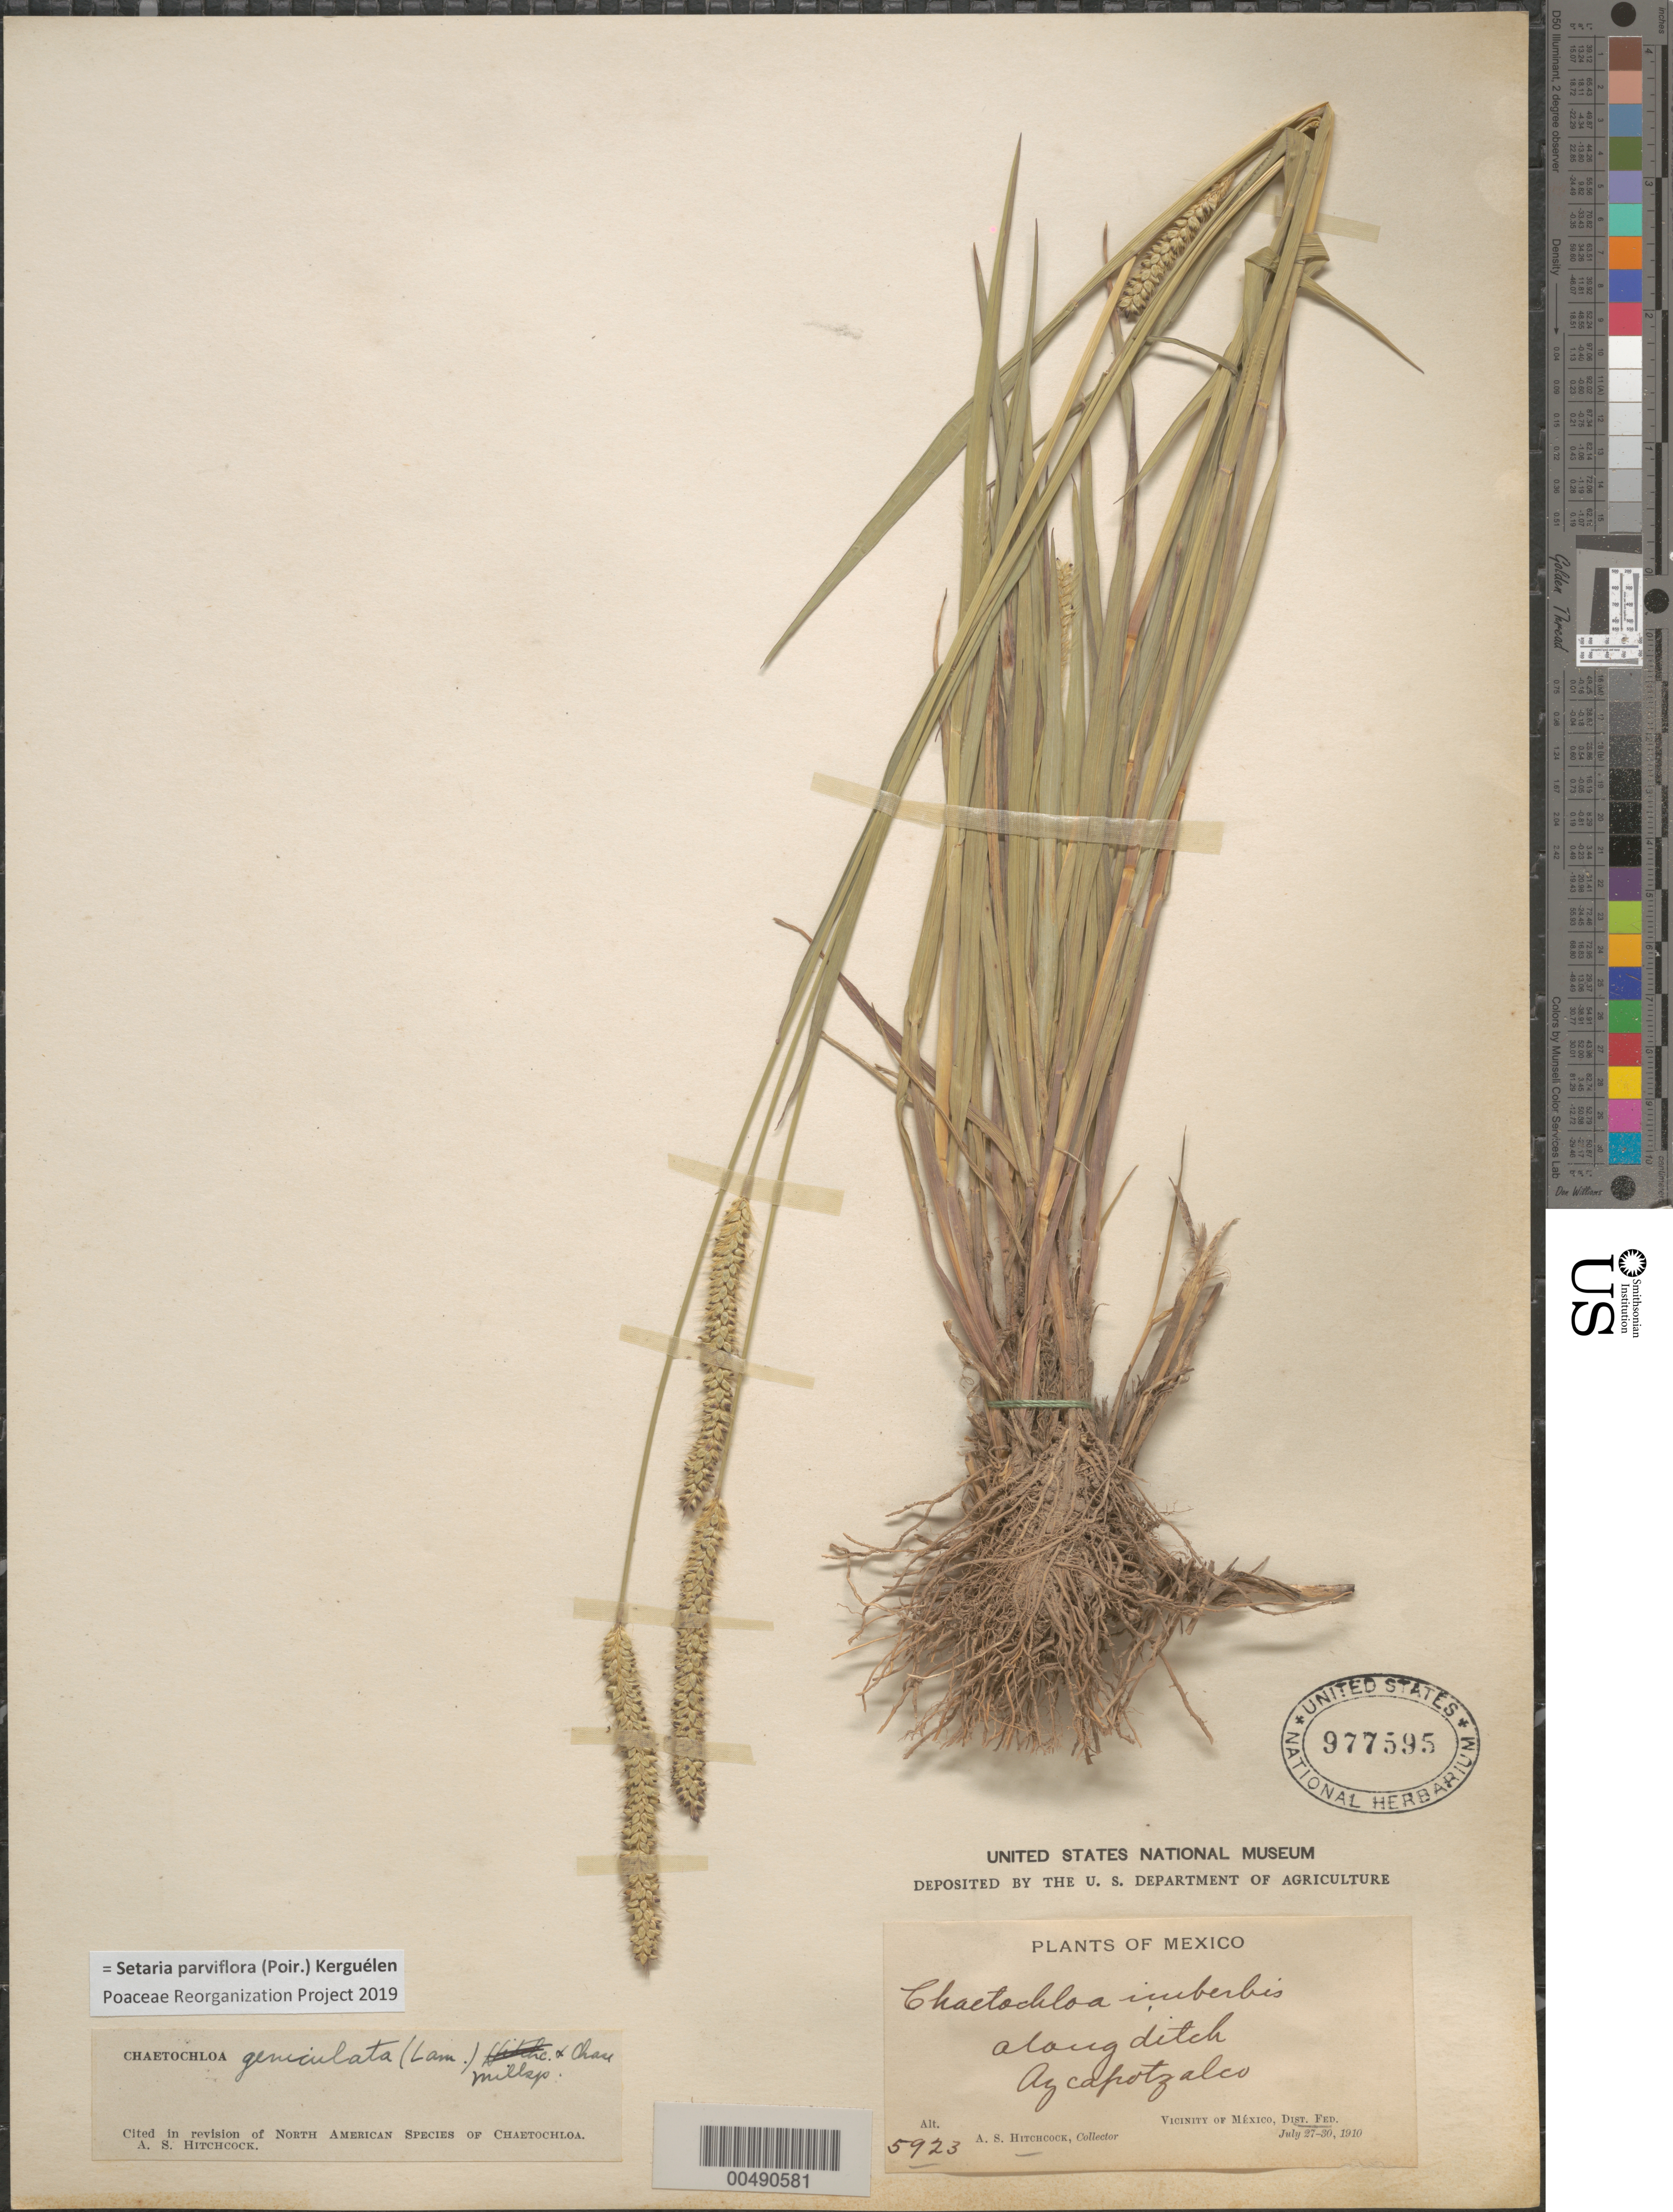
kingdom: Plantae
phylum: Tracheophyta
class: Liliopsida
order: Poales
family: Poaceae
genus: Setaria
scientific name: Setaria parviflora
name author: (Poir.) Kerguélen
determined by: Poaceae Reorganization Project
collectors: A. S. Hitchcock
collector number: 5923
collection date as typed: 27 Jul 1910 to 30 Jul 1910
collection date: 1910-07-27/1910-07-30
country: Mexico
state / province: Distrito Federal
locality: Vicinity of México, Azcapotzalco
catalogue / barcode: US 977595